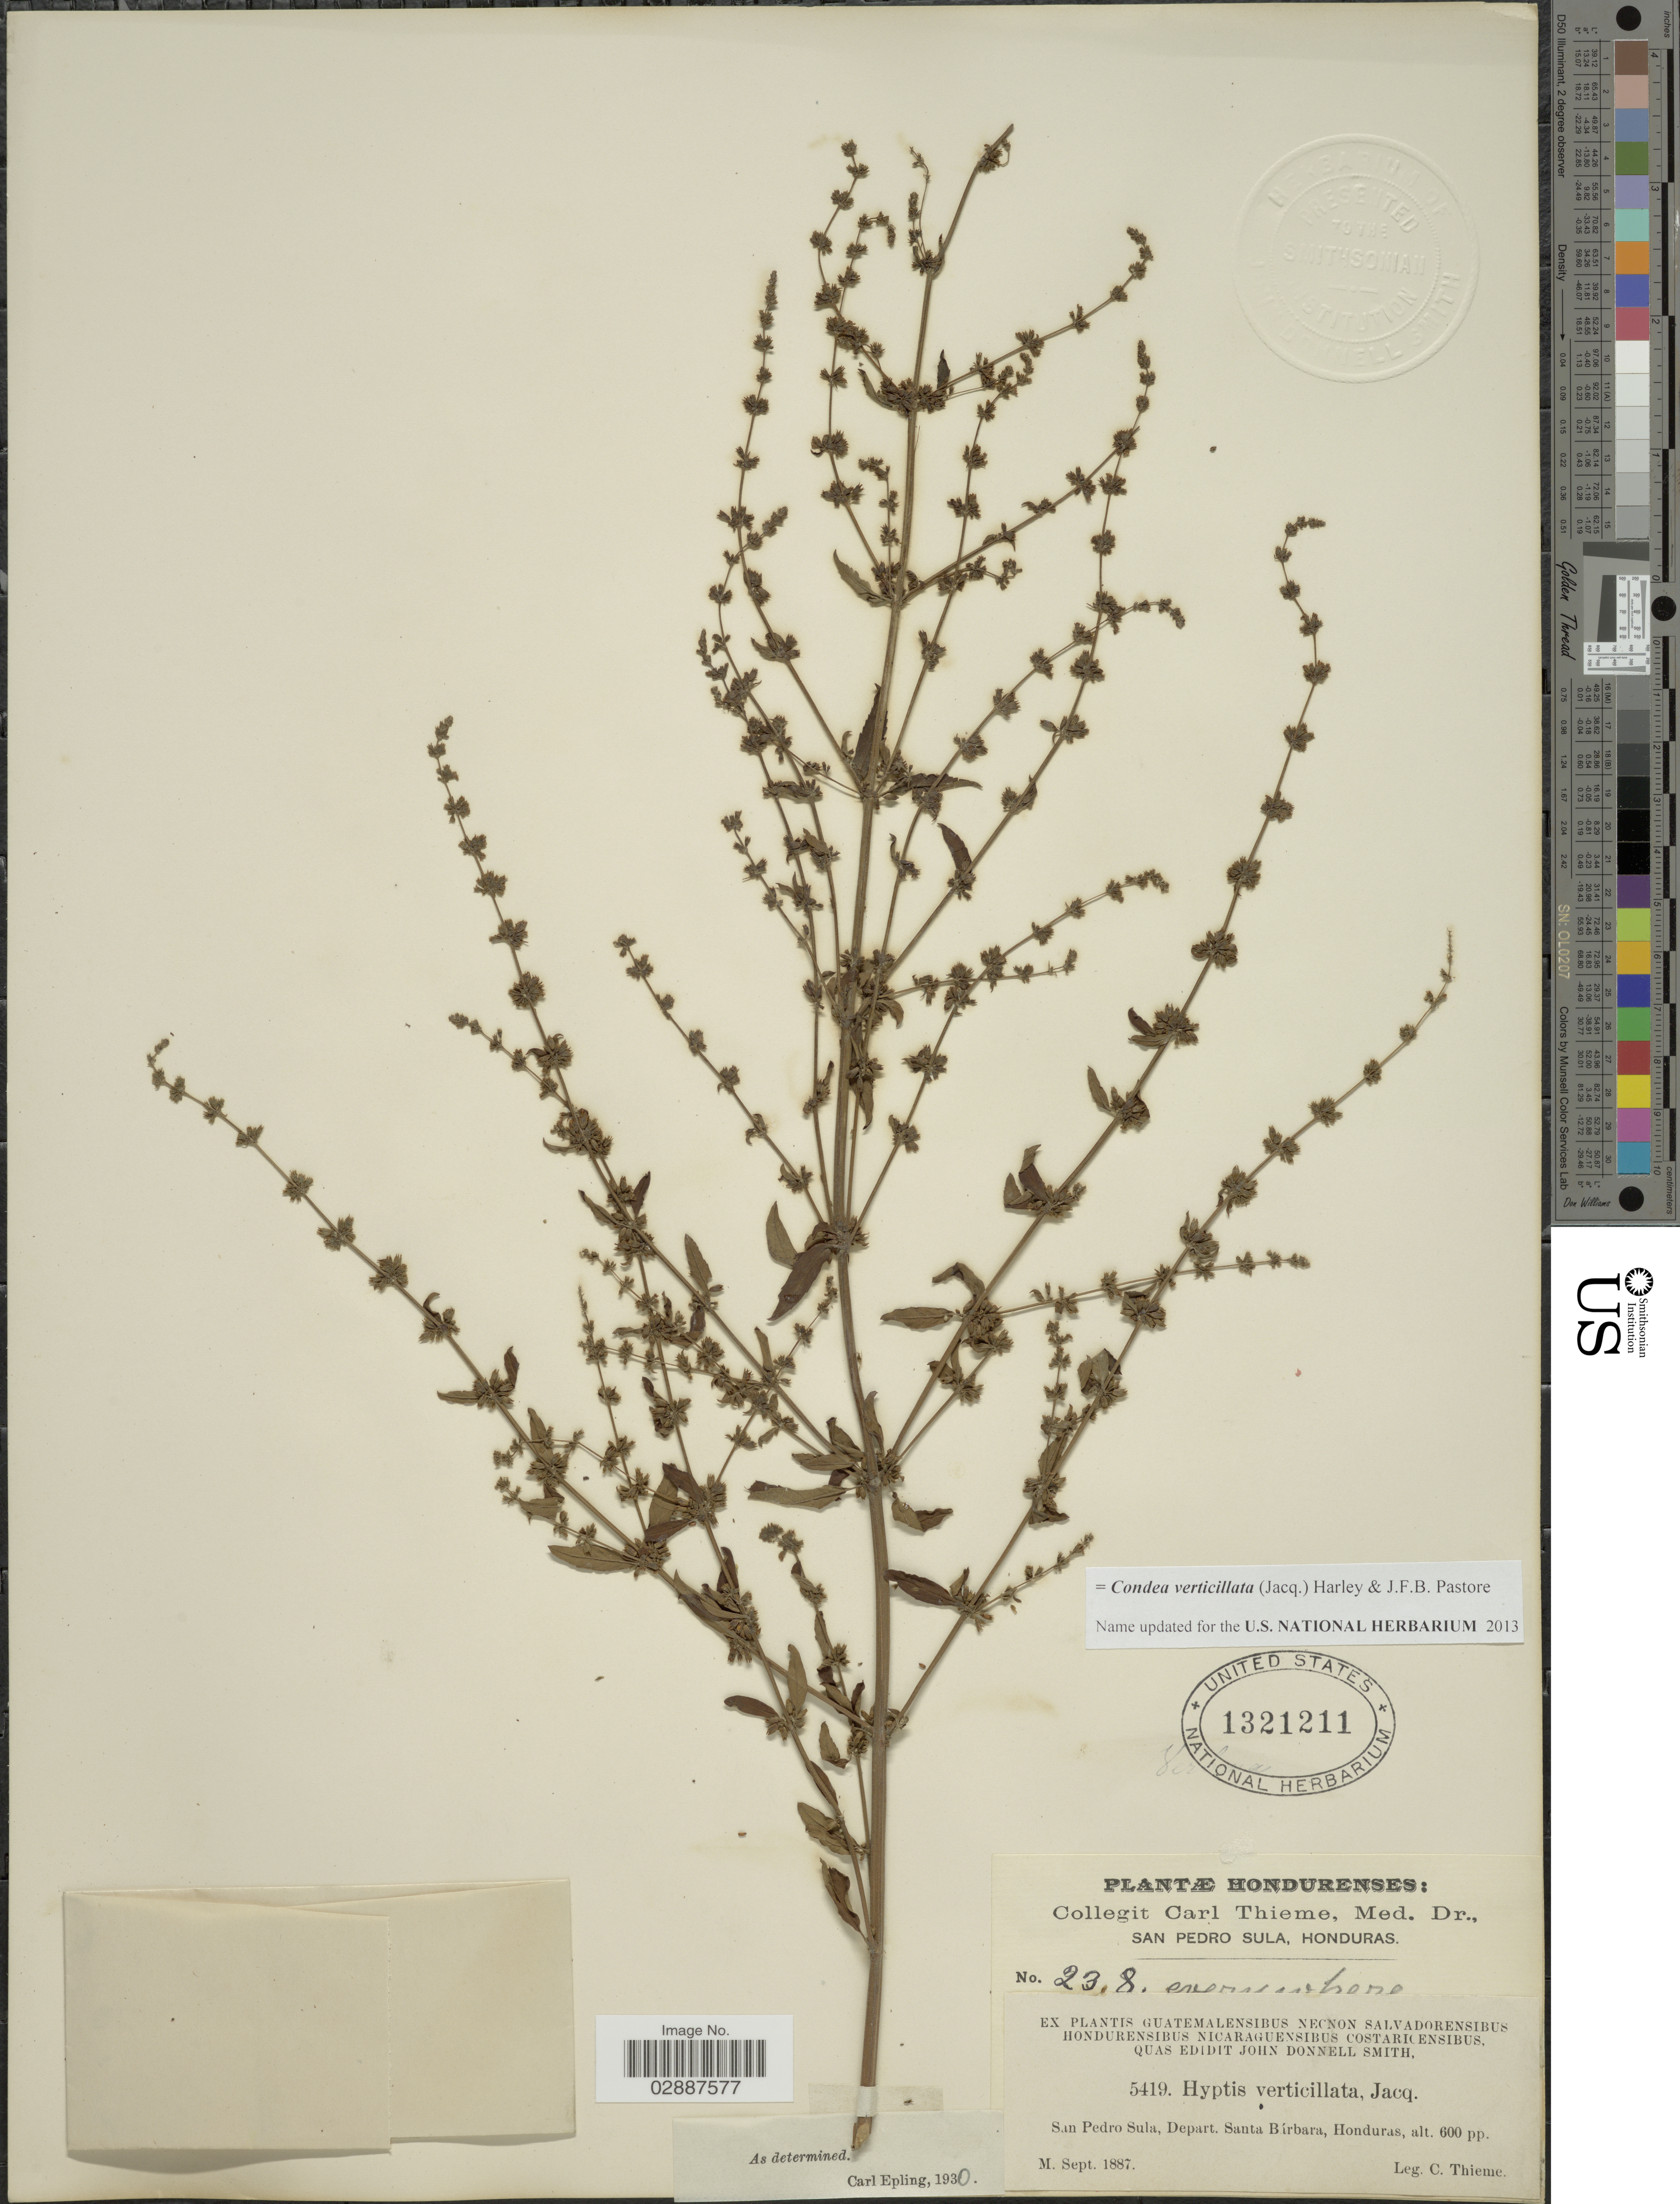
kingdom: Plantae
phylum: Tracheophyta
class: Magnoliopsida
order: Lamiales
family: Lamiaceae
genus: Condea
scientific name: Condea verticillata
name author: (Jacq.) Harley & J.F.B. Pastore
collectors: C. Thieme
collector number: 5419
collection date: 1887-09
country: Honduras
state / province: Santa Bárbara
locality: San Pedro Sula, Depart. Santa Bárbara.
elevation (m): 183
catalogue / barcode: US 1321211